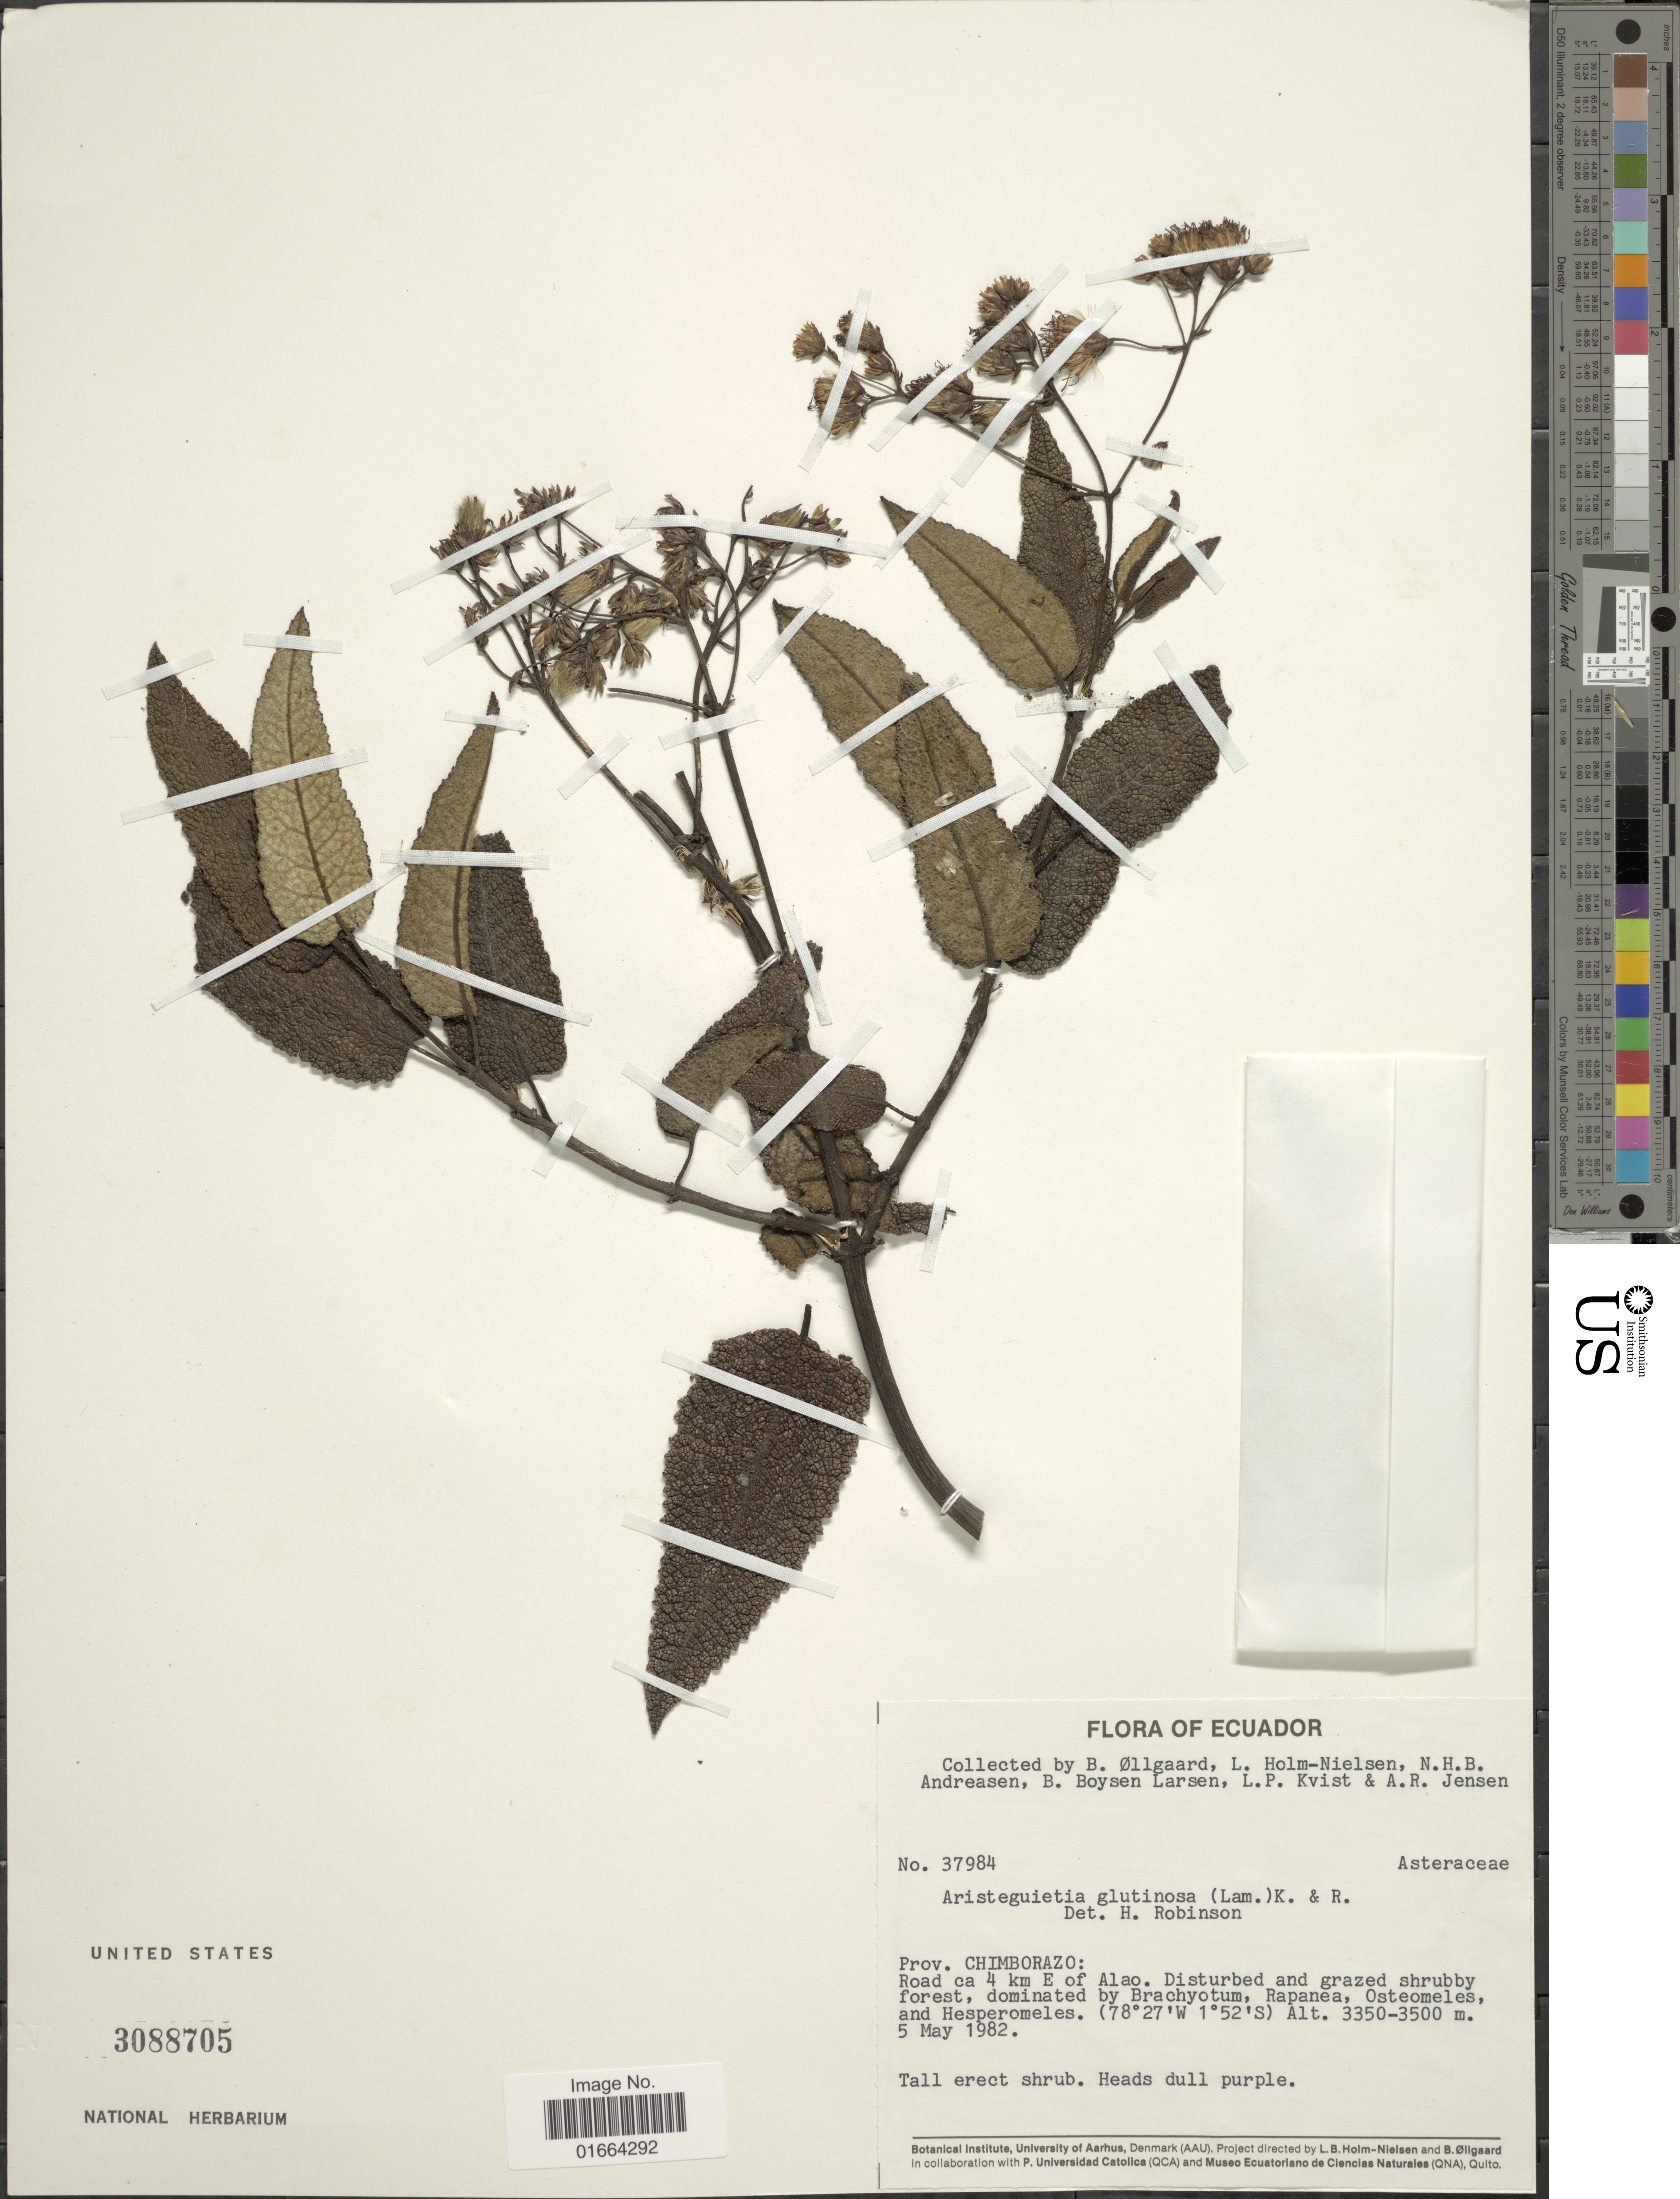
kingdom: Plantae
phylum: Tracheophyta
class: Magnoliopsida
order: Asterales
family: Asteraceae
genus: Aristeguietia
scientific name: Aristeguietia glutinosa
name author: (Lam.) R.M. King & H. Rob.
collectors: B. Øllgaard, L. B. Holm-Nielsen, N. Andreasen, B. Boysen Larsen & et al.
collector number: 37984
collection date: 1982-05-05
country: Ecuador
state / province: Chimborazo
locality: Road ca 4 km E of Alao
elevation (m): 3350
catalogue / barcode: US 3088705